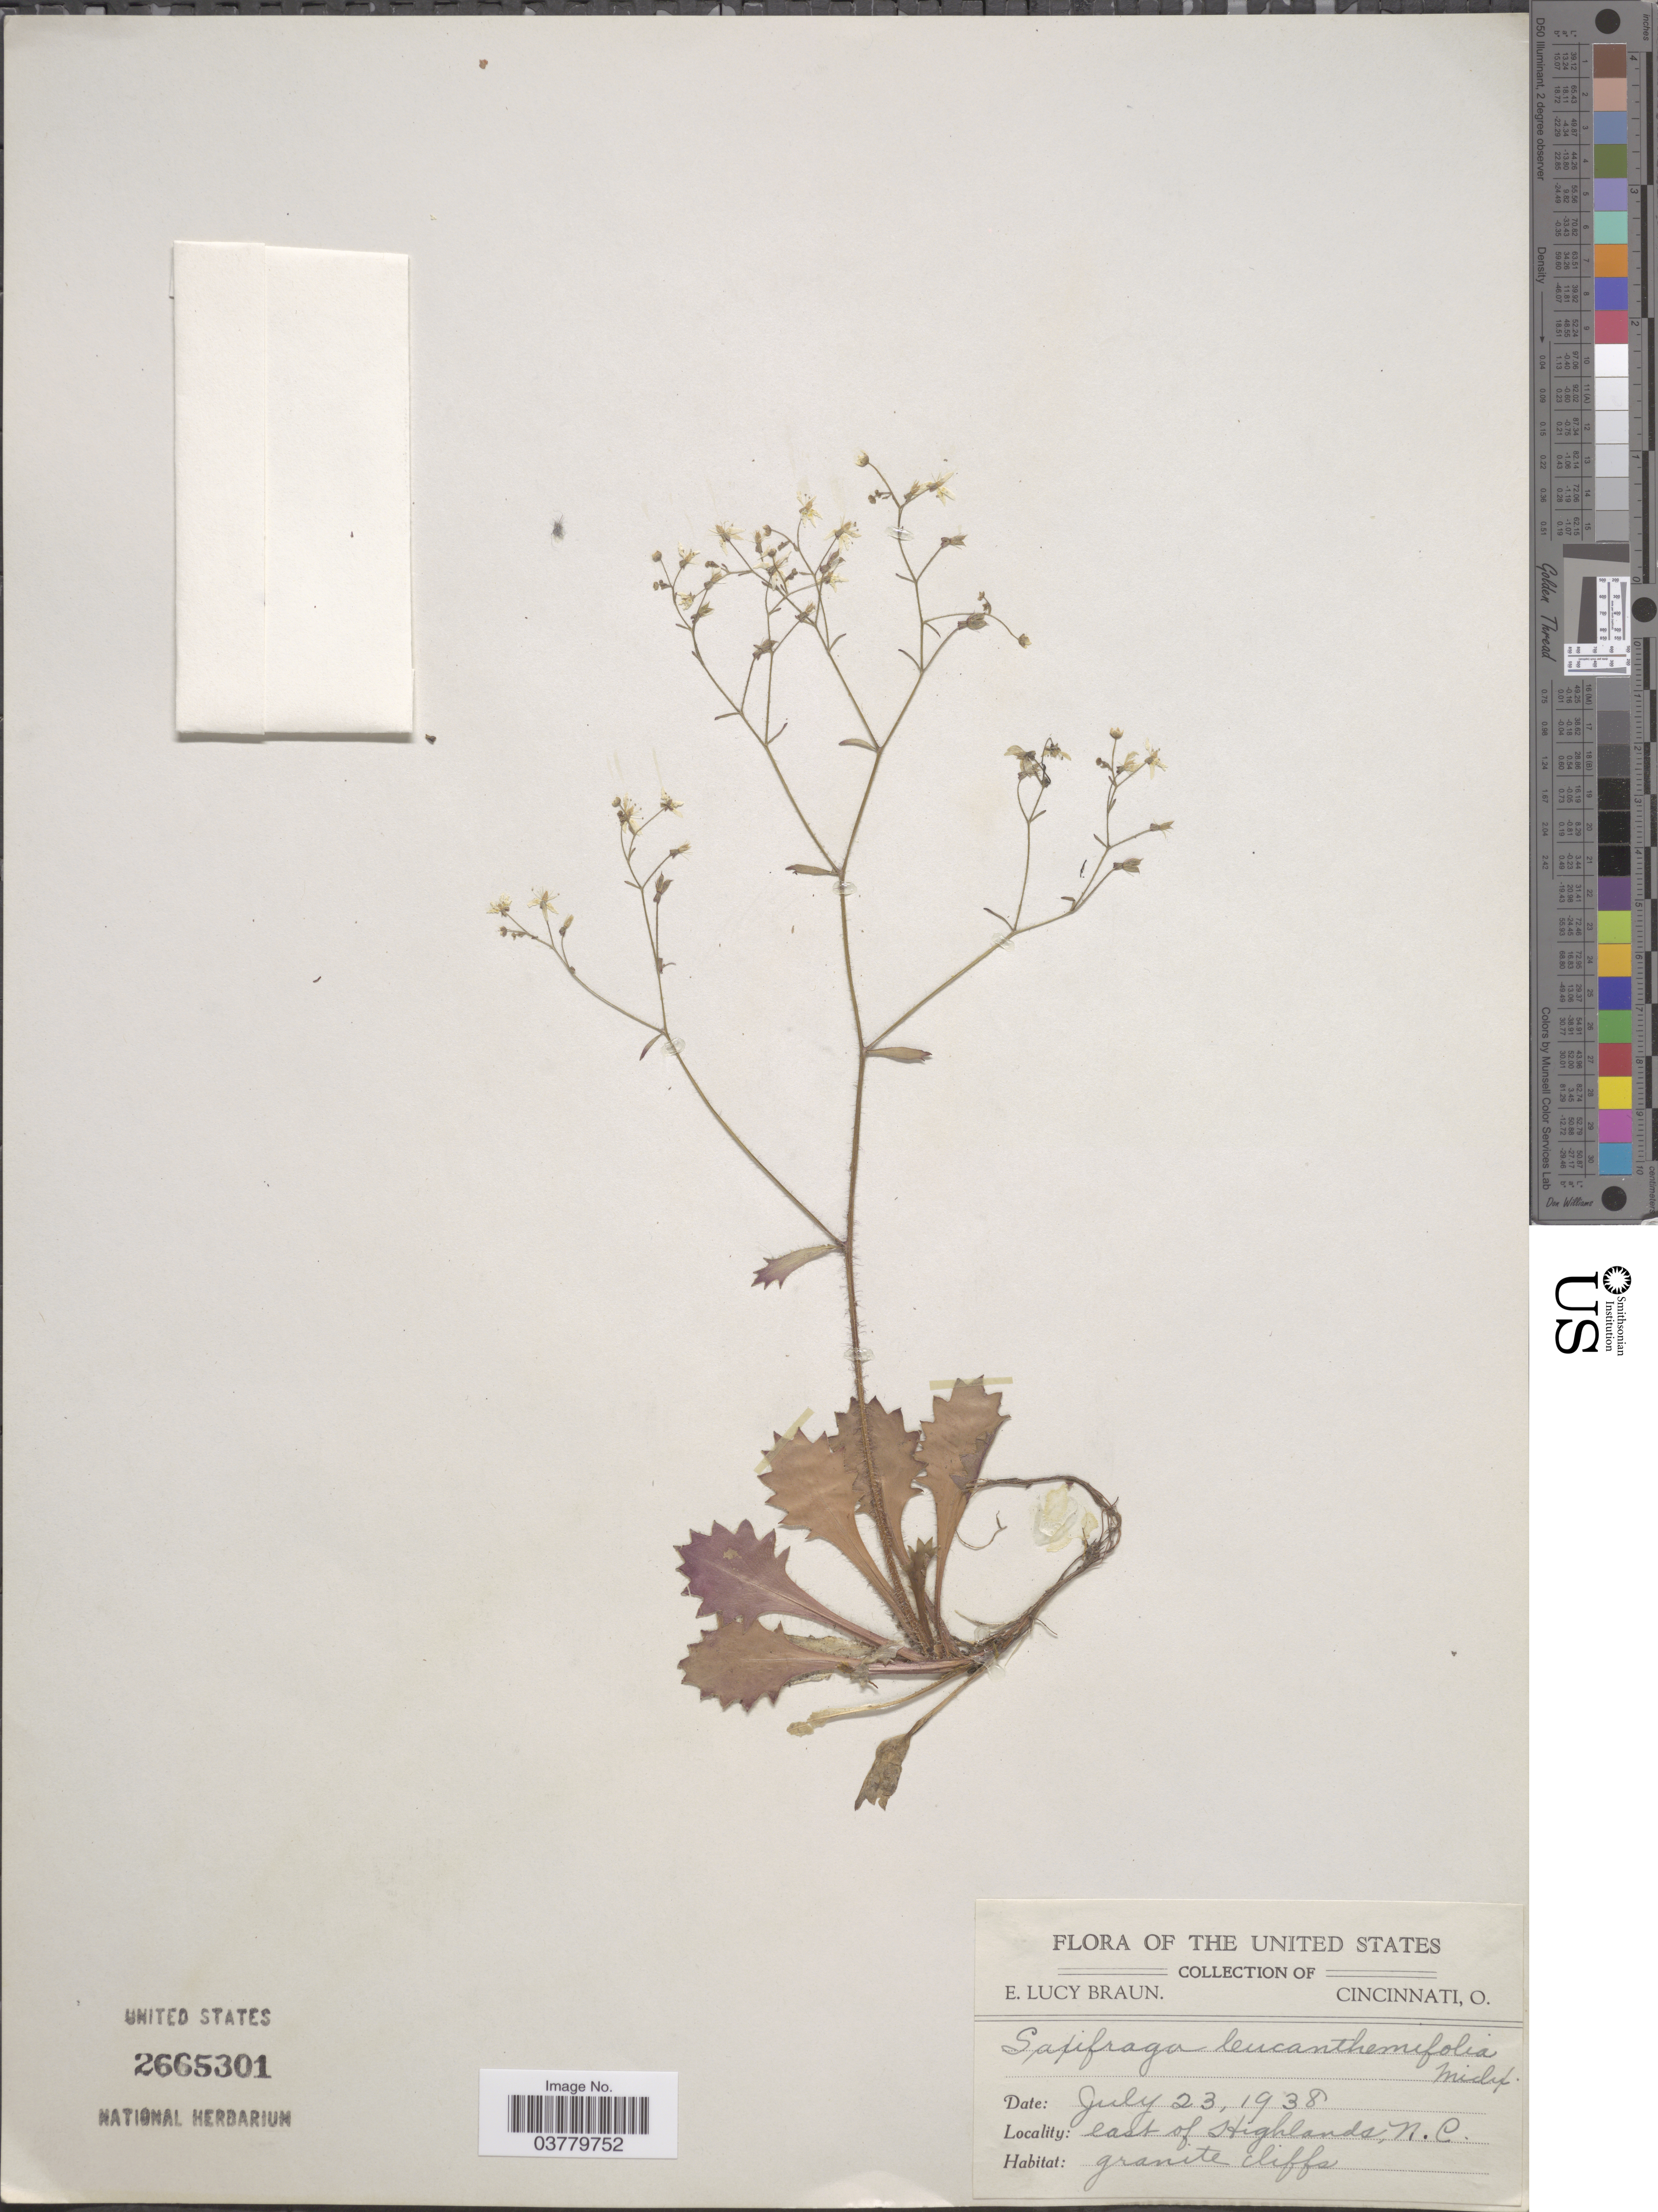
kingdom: Plantae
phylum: Tracheophyta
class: Magnoliopsida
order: Saxifragales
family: Saxifragaceae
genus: Micranthes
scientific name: Micranthes petiolaris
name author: (Raf.) Bush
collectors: E. L. Braun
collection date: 1938-07-23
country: United States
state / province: North Carolina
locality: East of Highlands.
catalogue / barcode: US 2665301